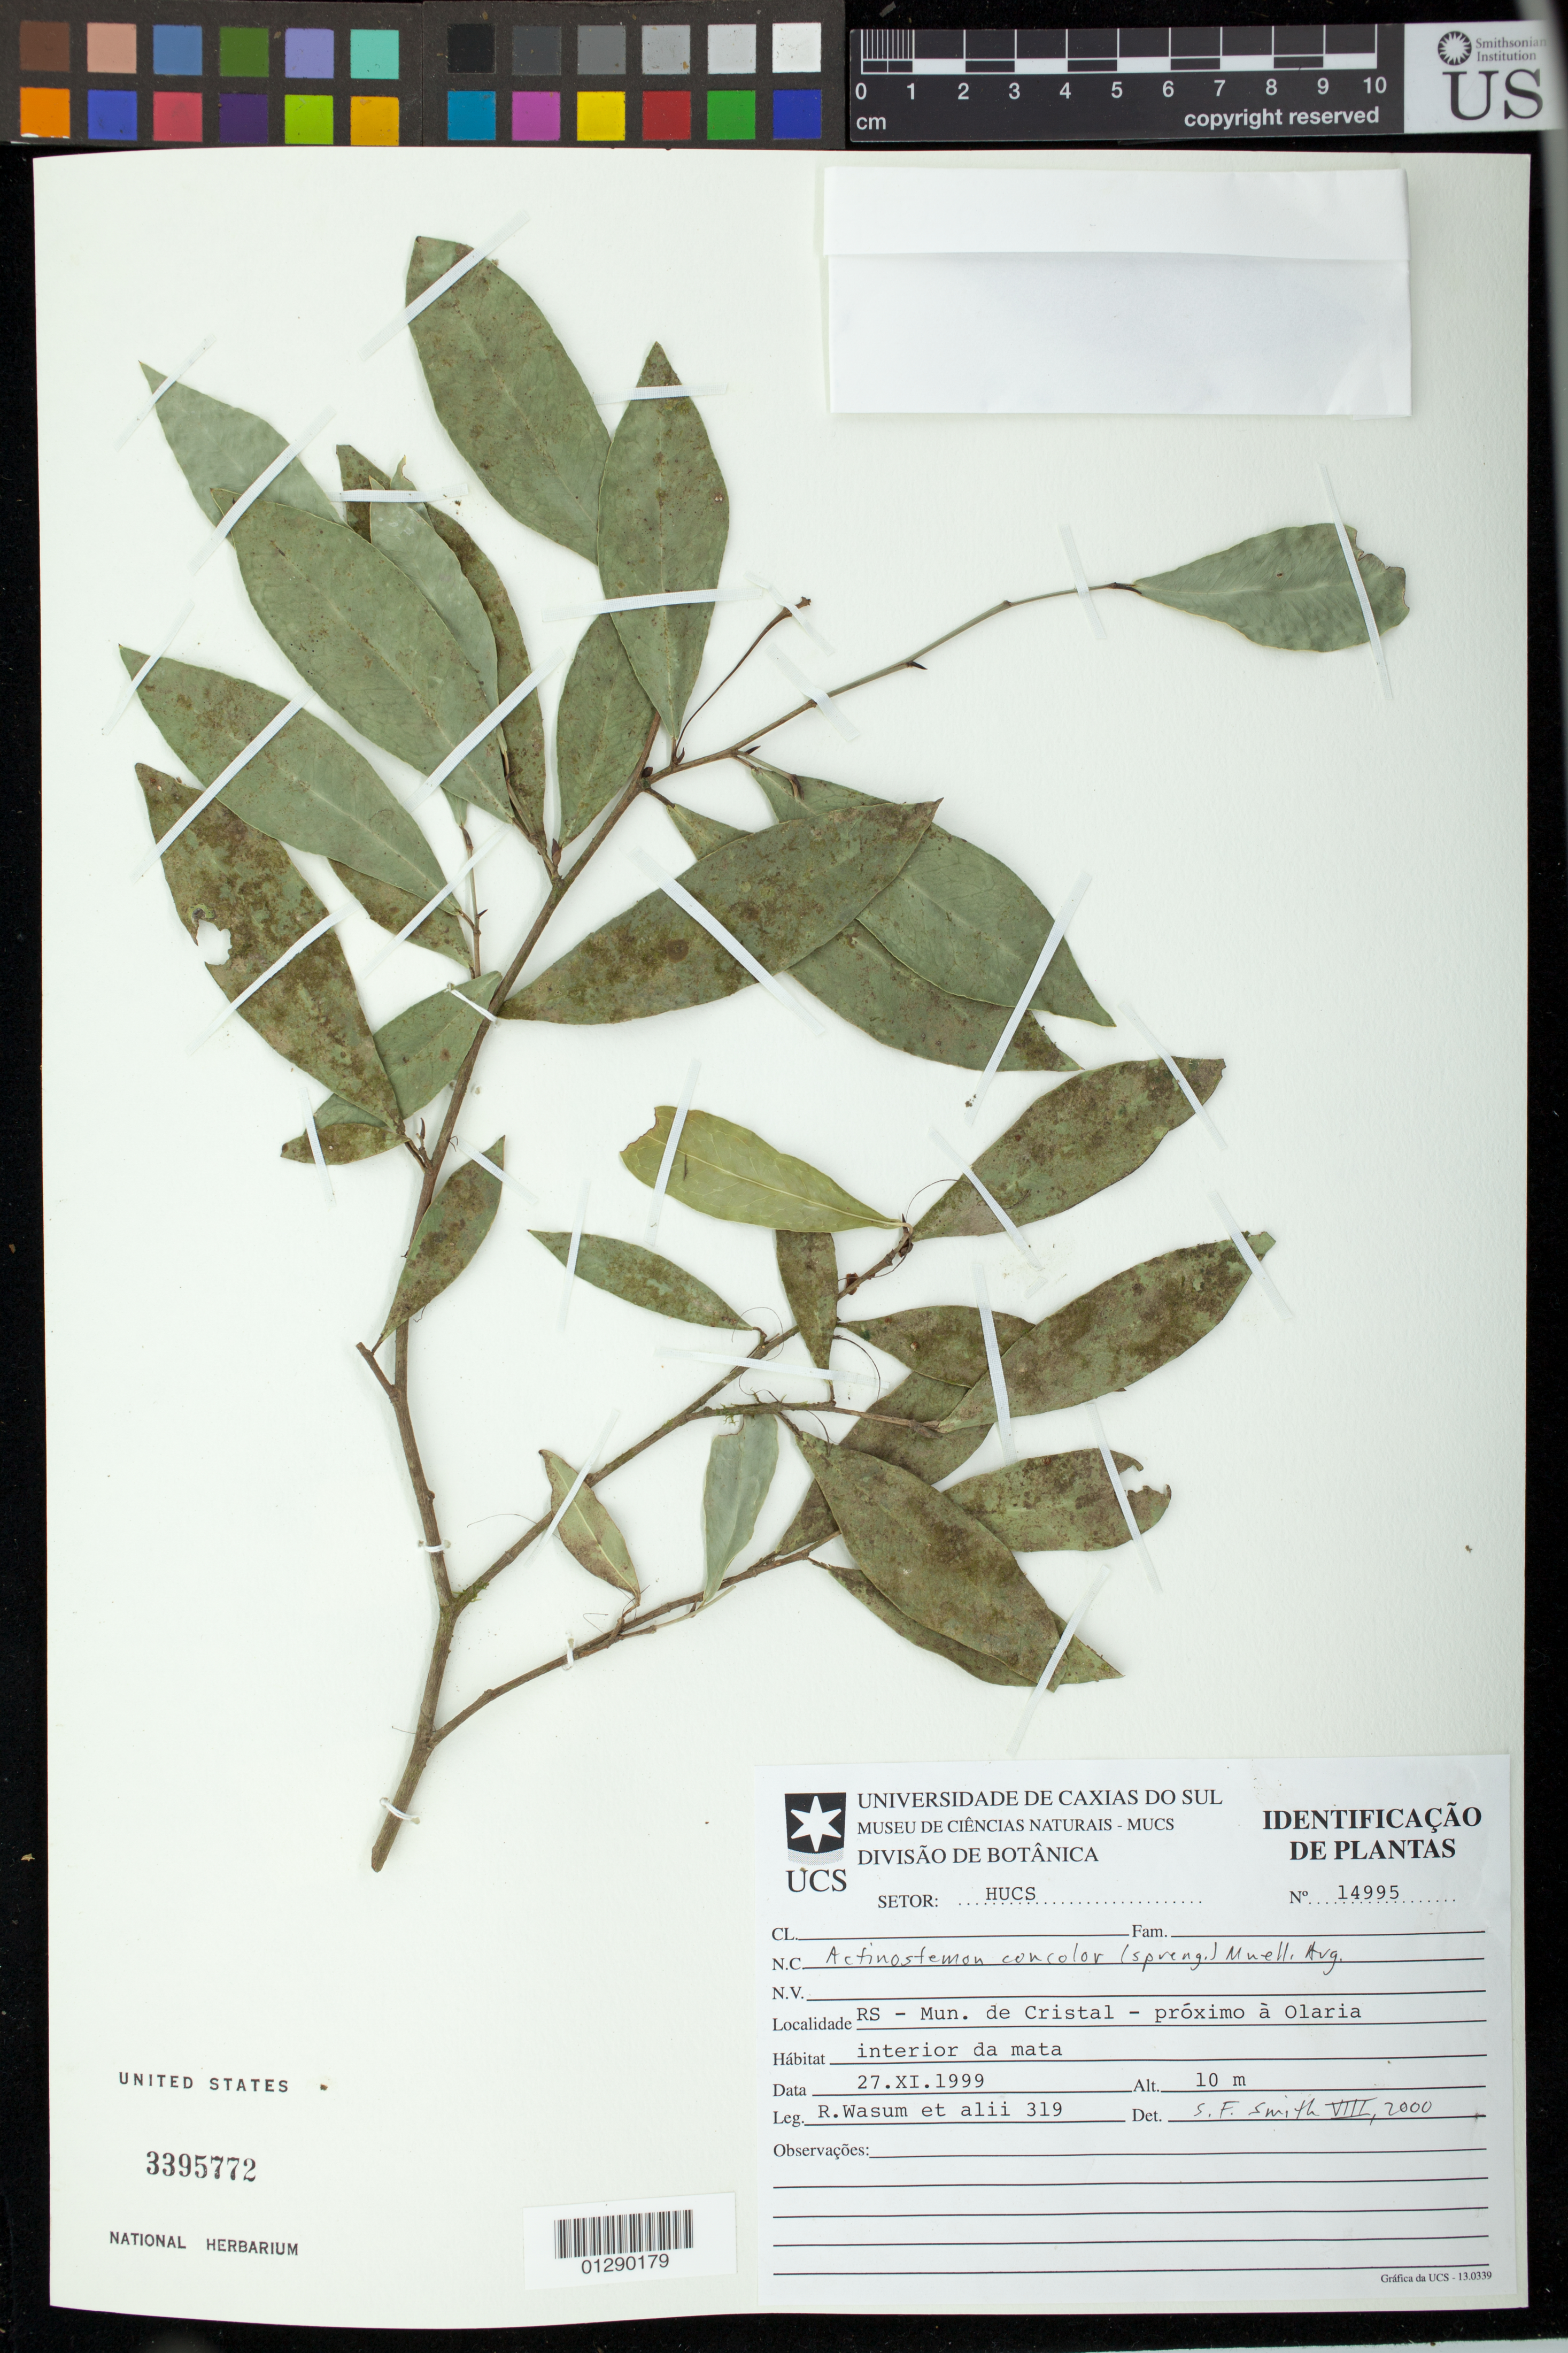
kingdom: Plantae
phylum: Tracheophyta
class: Magnoliopsida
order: Malpighiales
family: Euphorbiaceae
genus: Actinostemon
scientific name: Actinostemon concolor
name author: (Spreng.) Müll. Arg.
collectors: R. Wasum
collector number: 14995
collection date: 1999-11-27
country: Brazil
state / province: Rio Grande do Sul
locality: Mun. de Cristal - proximo a Olaria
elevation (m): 10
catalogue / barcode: US 3395772